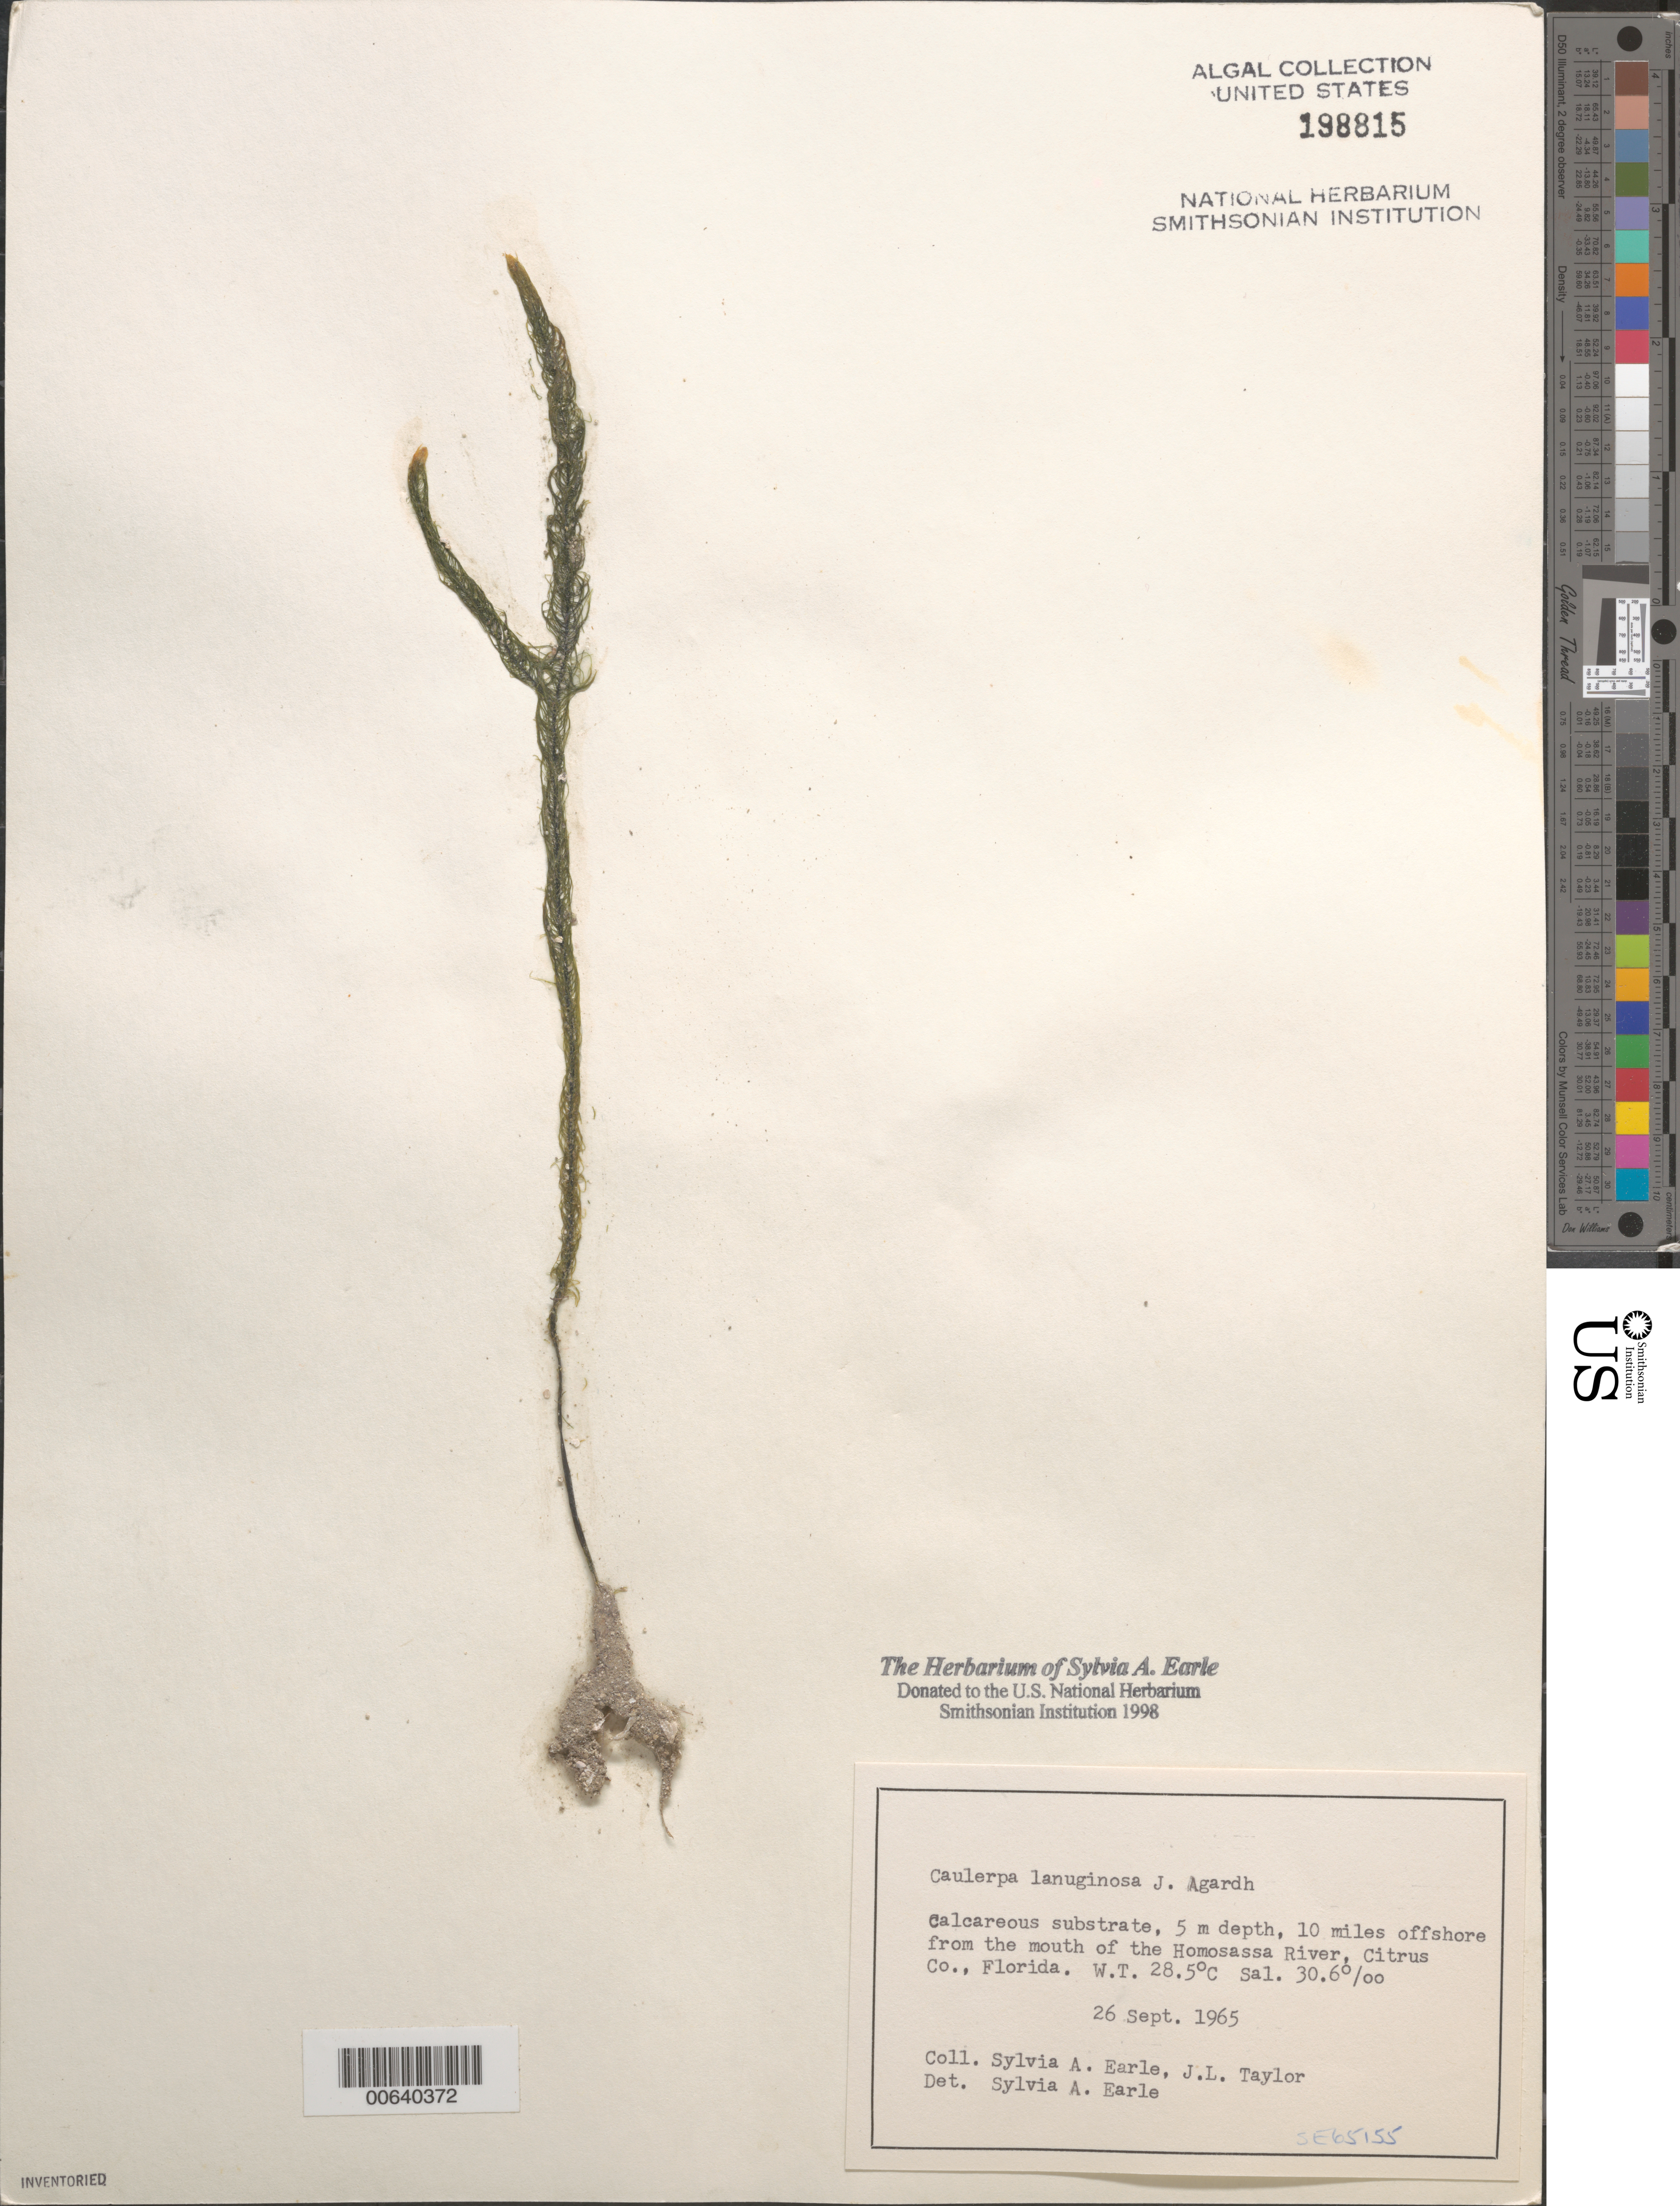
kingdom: Plantae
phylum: Chlorophyta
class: Ulvophyceae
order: Bryopsidales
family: Caulerpaceae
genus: Caulerpa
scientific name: Caulerpa lanuginosa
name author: J. Agardh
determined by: Earle, S. A.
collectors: S. A. Earle & J. L. Taylor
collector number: SE 65155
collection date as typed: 26 Sep 1965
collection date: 1965-09-26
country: United States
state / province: Florida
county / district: Citrus County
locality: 10 miles off Homosassa River mouth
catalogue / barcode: US 198815